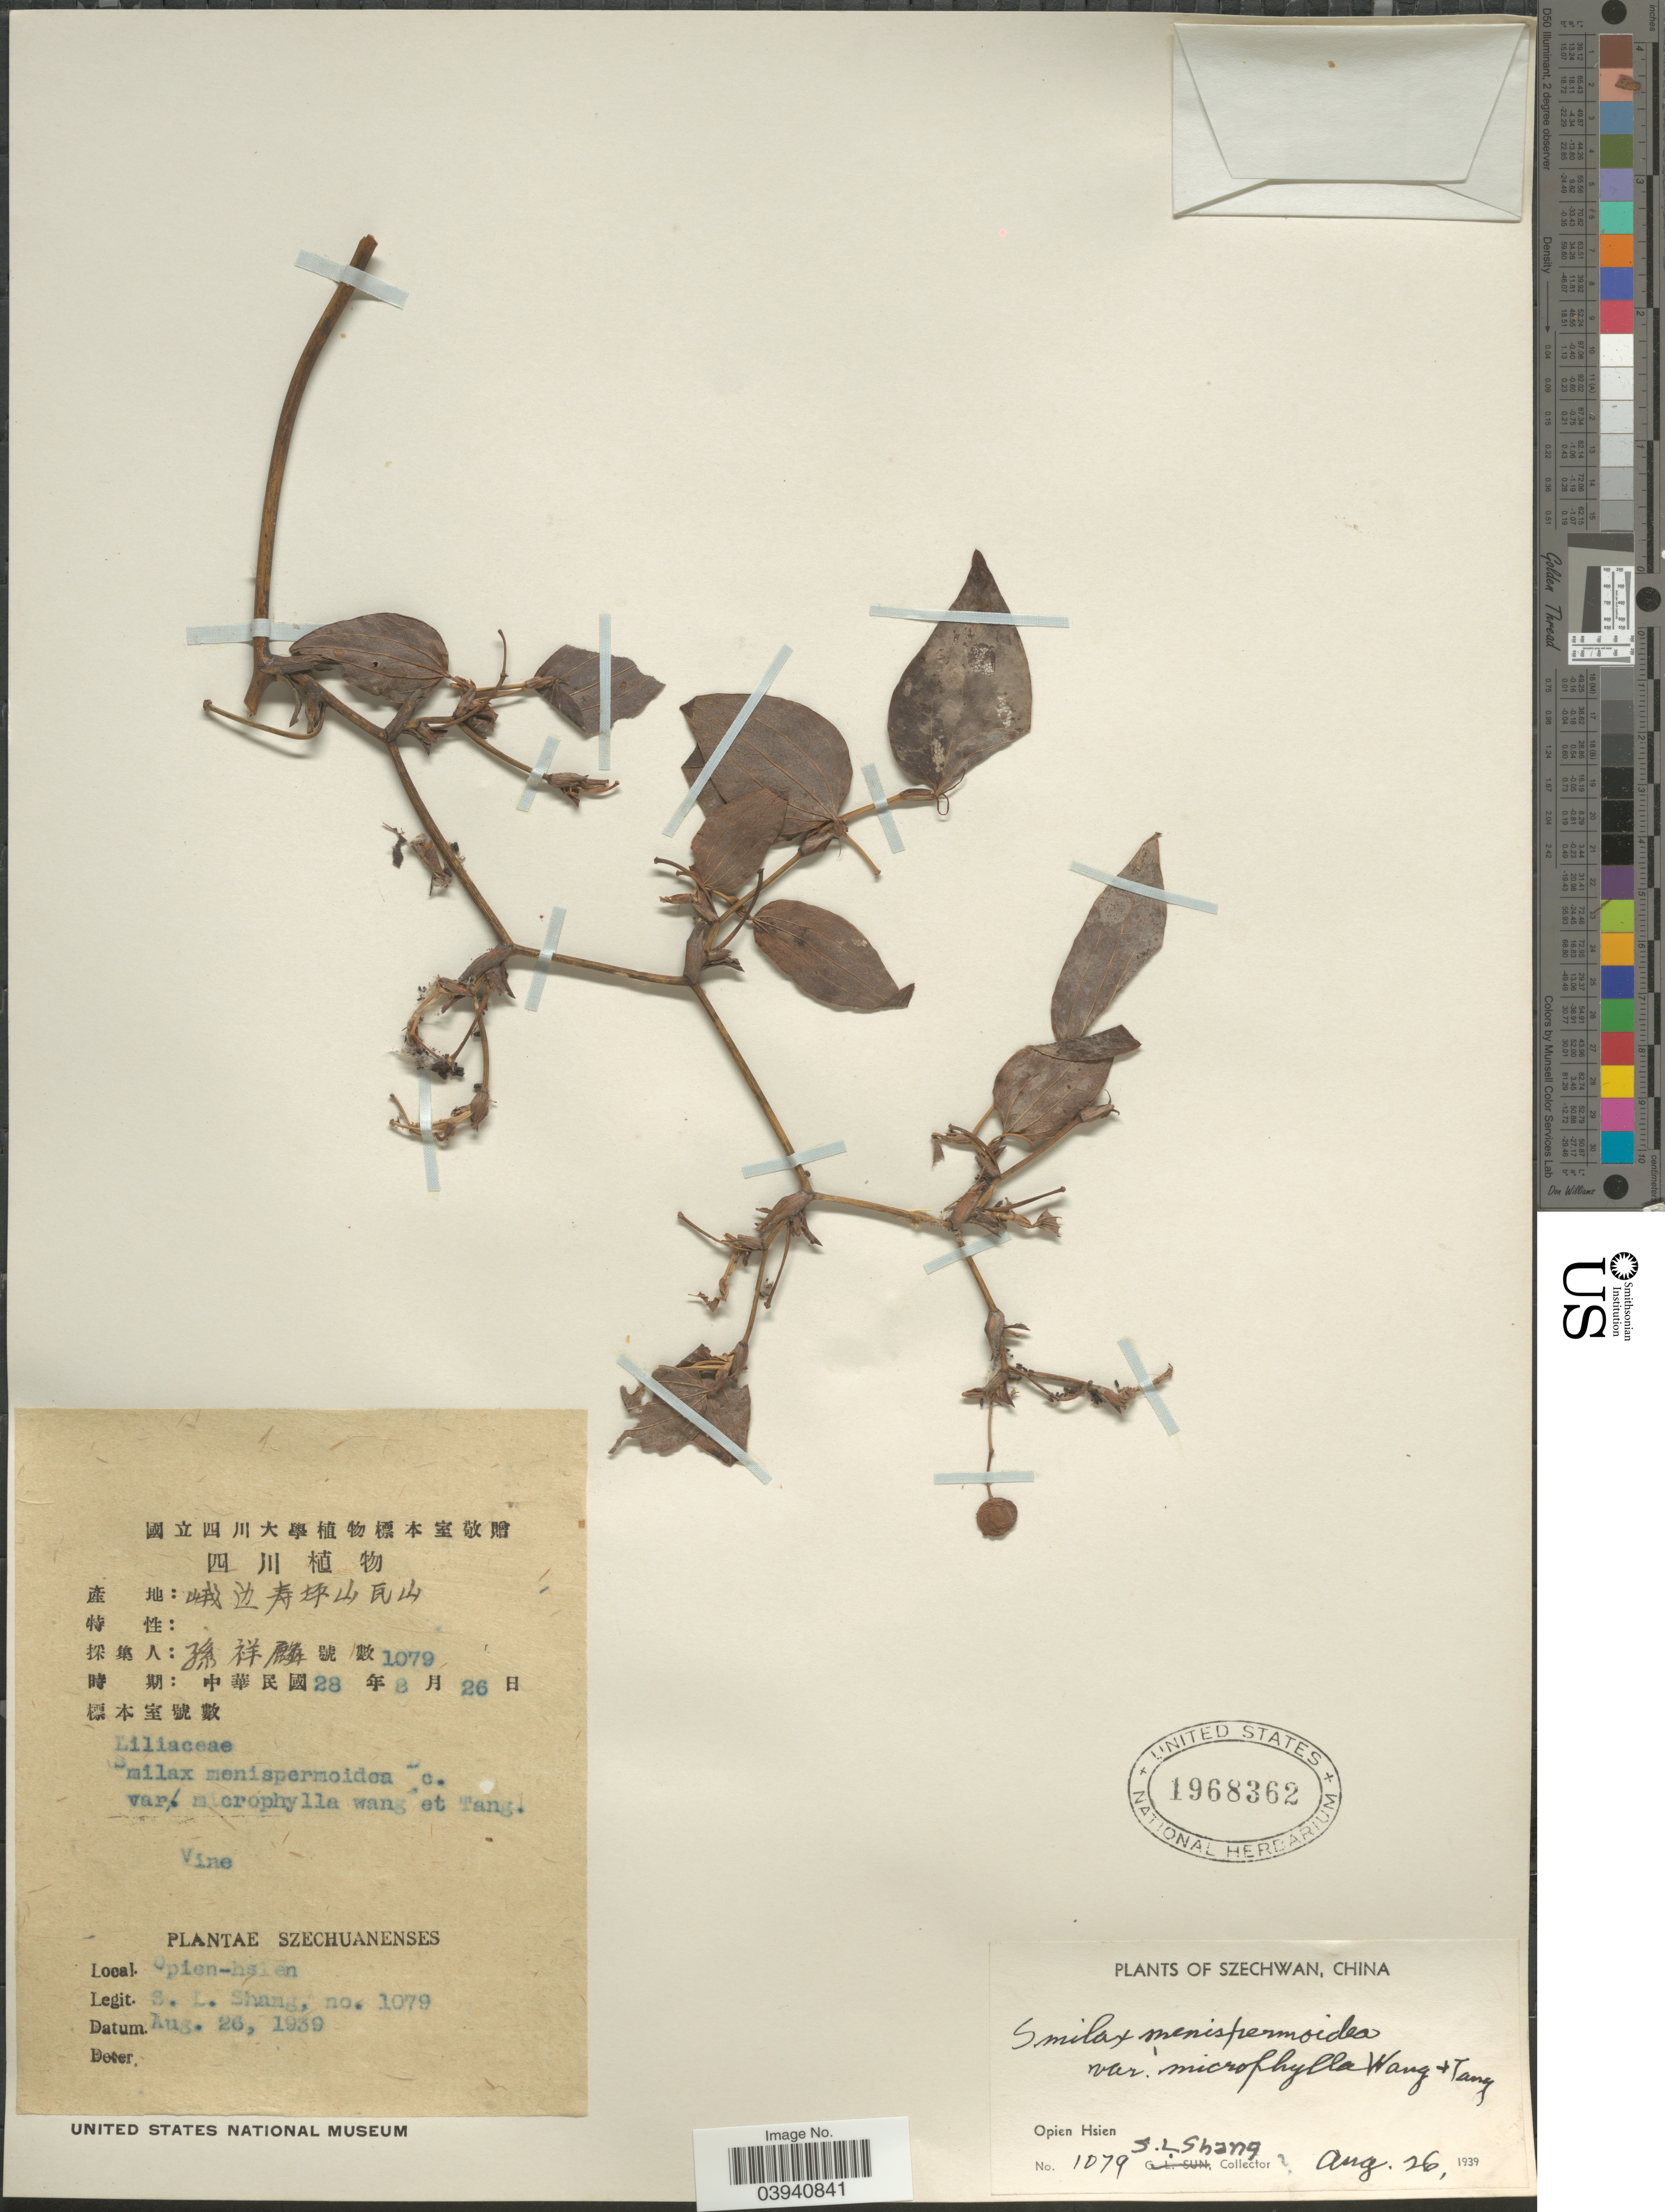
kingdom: Plantae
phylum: Tracheophyta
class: Liliopsida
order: Liliales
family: Smilacaceae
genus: Smilax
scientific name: Smilax menispermoidea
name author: A. DC.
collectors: S. Shang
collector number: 1079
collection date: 1939-08-26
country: China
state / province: Sichuan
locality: Opien-hsien. Szechwan. Opien Hsien.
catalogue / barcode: US 1968362